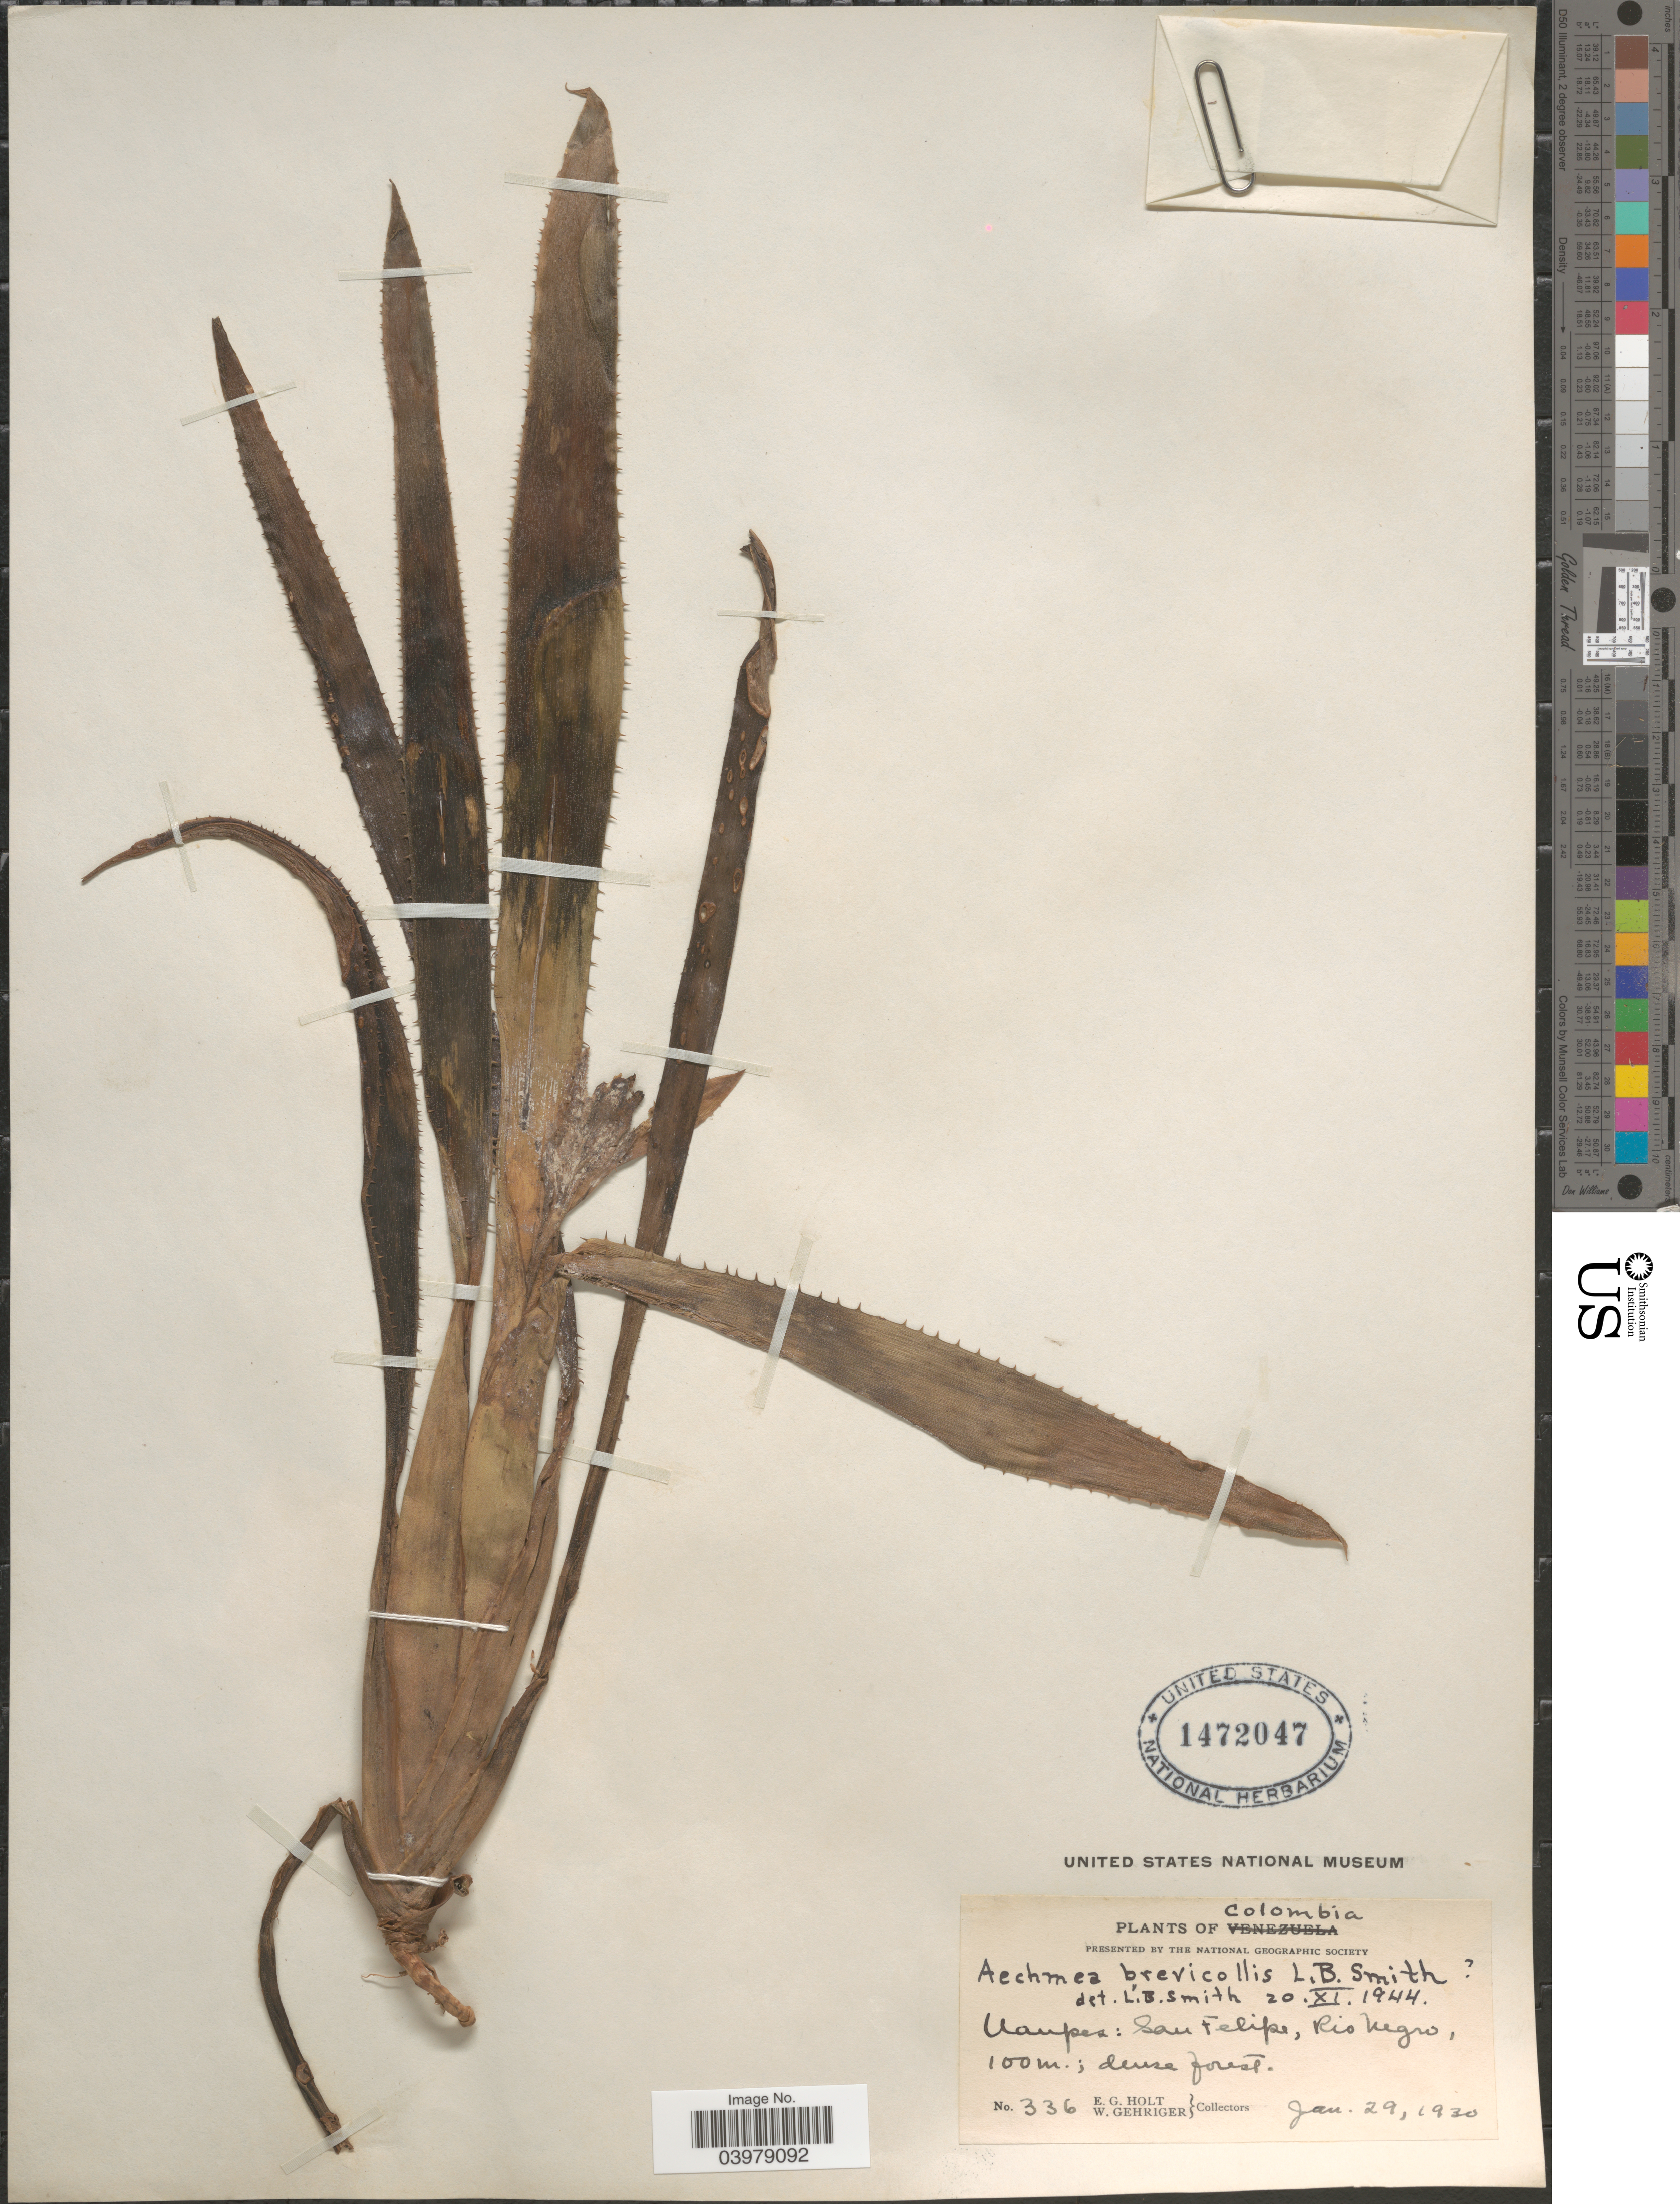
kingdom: Plantae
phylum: Tracheophyta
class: Liliopsida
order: Poales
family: Bromeliaceae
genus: Aechmea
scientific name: Aechmea brevicollis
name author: L.B. Sm.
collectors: E. G. Holt & W. Gehriger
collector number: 336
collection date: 1930-01-29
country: Colombia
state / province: Vaupés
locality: San Felipe, Rio Negro.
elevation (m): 100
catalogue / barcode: US 1472047